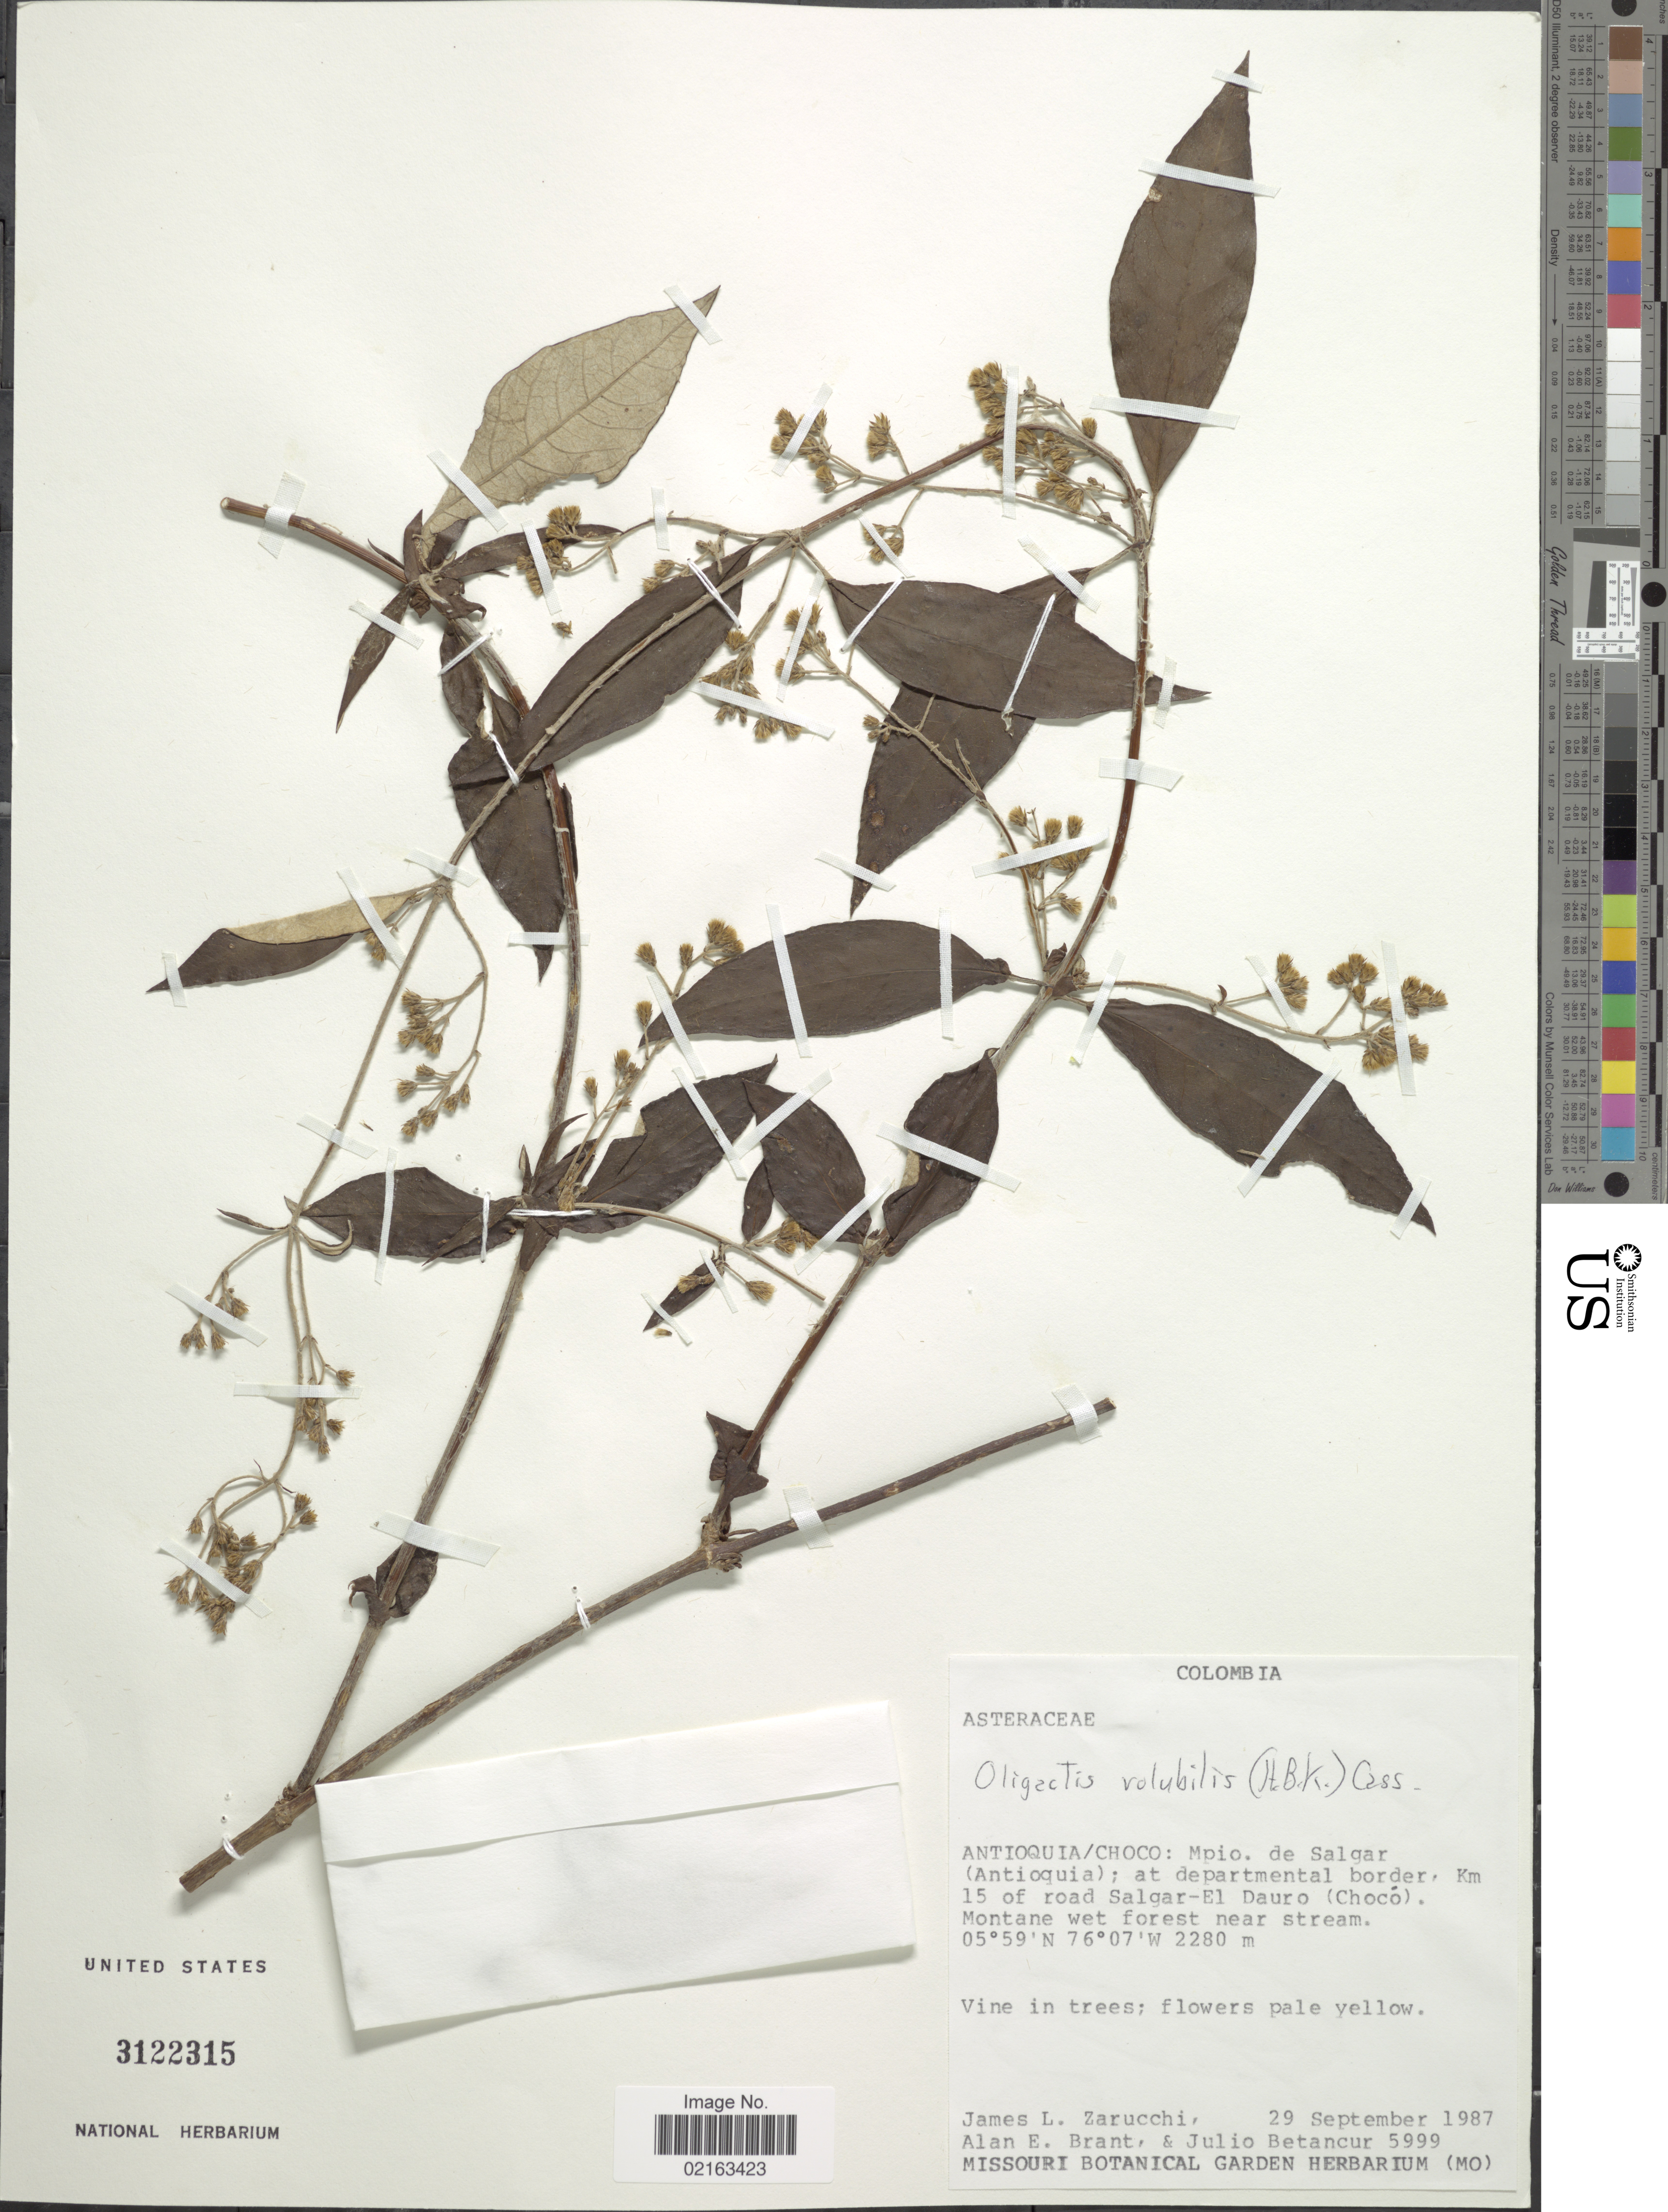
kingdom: Plantae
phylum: Tracheophyta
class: Magnoliopsida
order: Asterales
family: Asteraceae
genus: Oligactis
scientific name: Oligactis volubilis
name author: (Kunth) Cass.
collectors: J. L. Zarucchi, A. Brant & J. Betancur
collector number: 5999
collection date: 1987-09-29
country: Colombia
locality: Antioquia/Choco: Mpio. de Salgar (Antioquia); at departmental border, Km 15 of road Salgar-El Dauro (Chocó). Montane wet forest near stream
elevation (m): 2280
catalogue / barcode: US 3122315